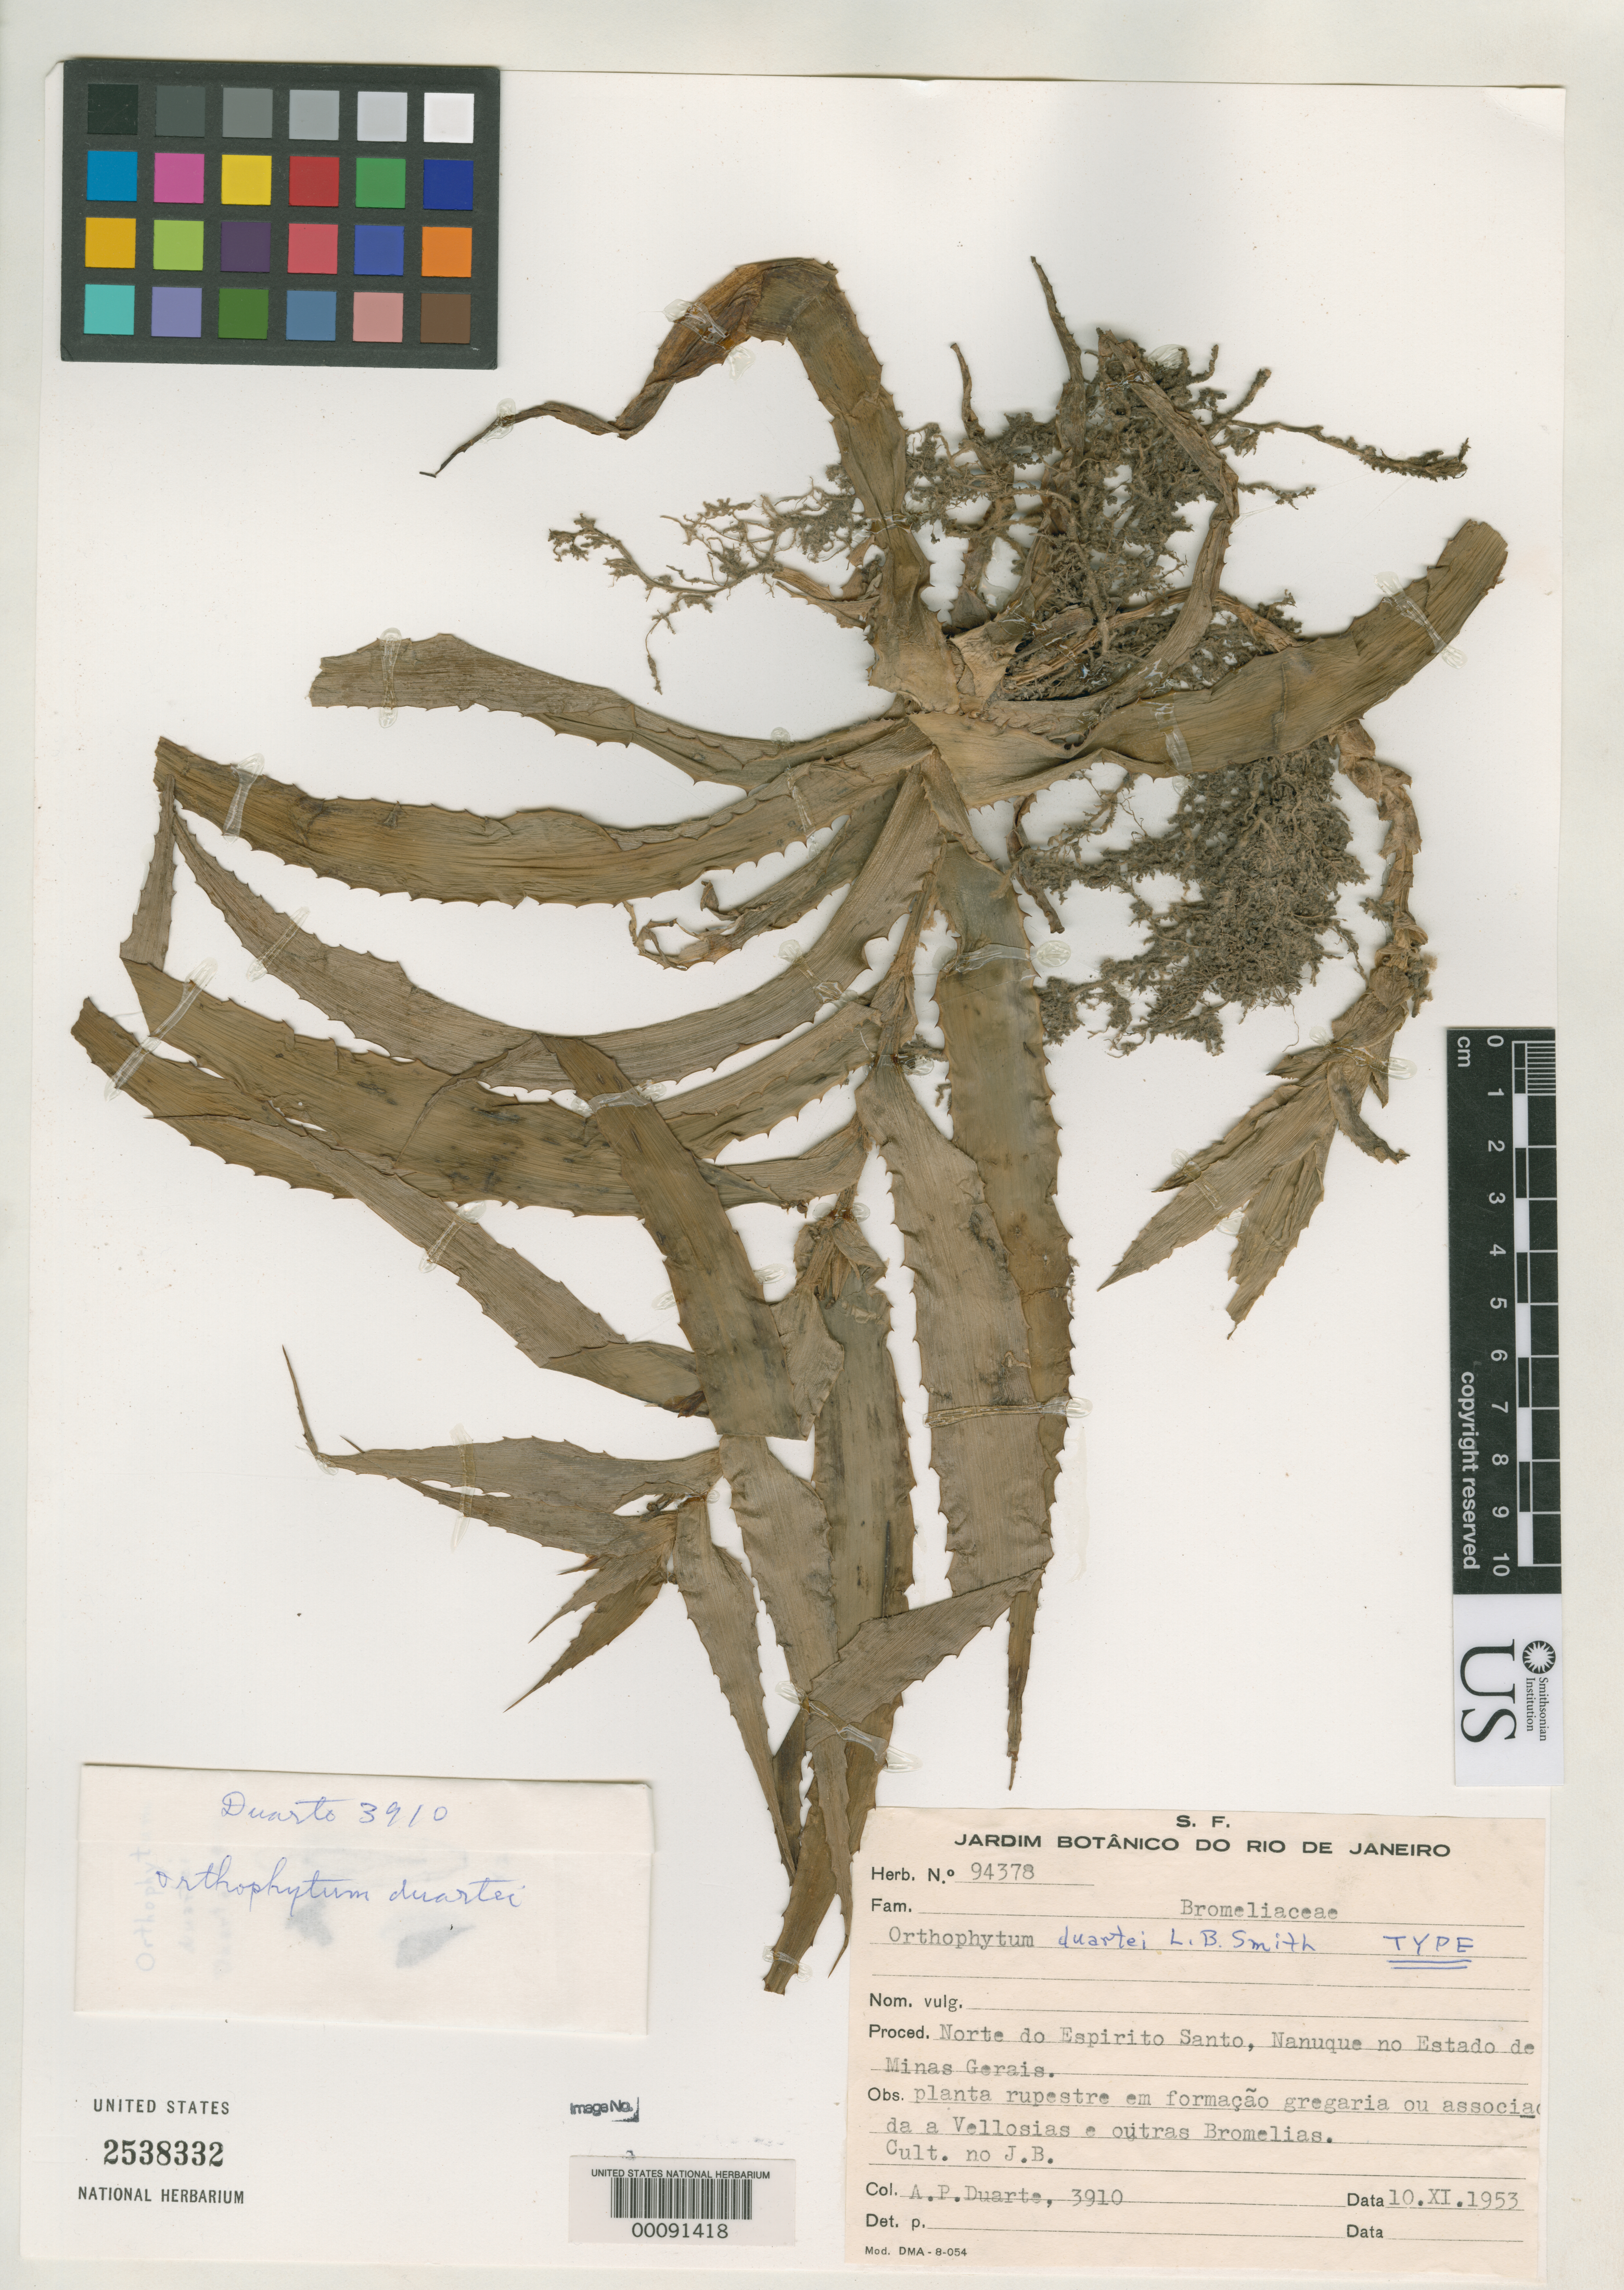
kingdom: Plantae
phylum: Tracheophyta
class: Liliopsida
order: Poales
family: Bromeliaceae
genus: Orthophytum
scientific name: Orthophytum duartei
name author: L.B. Sm.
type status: Holotype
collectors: A. P. Duarte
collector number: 3910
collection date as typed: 10 Nov 1953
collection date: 1953-11-10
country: Brazil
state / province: Espírito Santo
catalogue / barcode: US 2538332